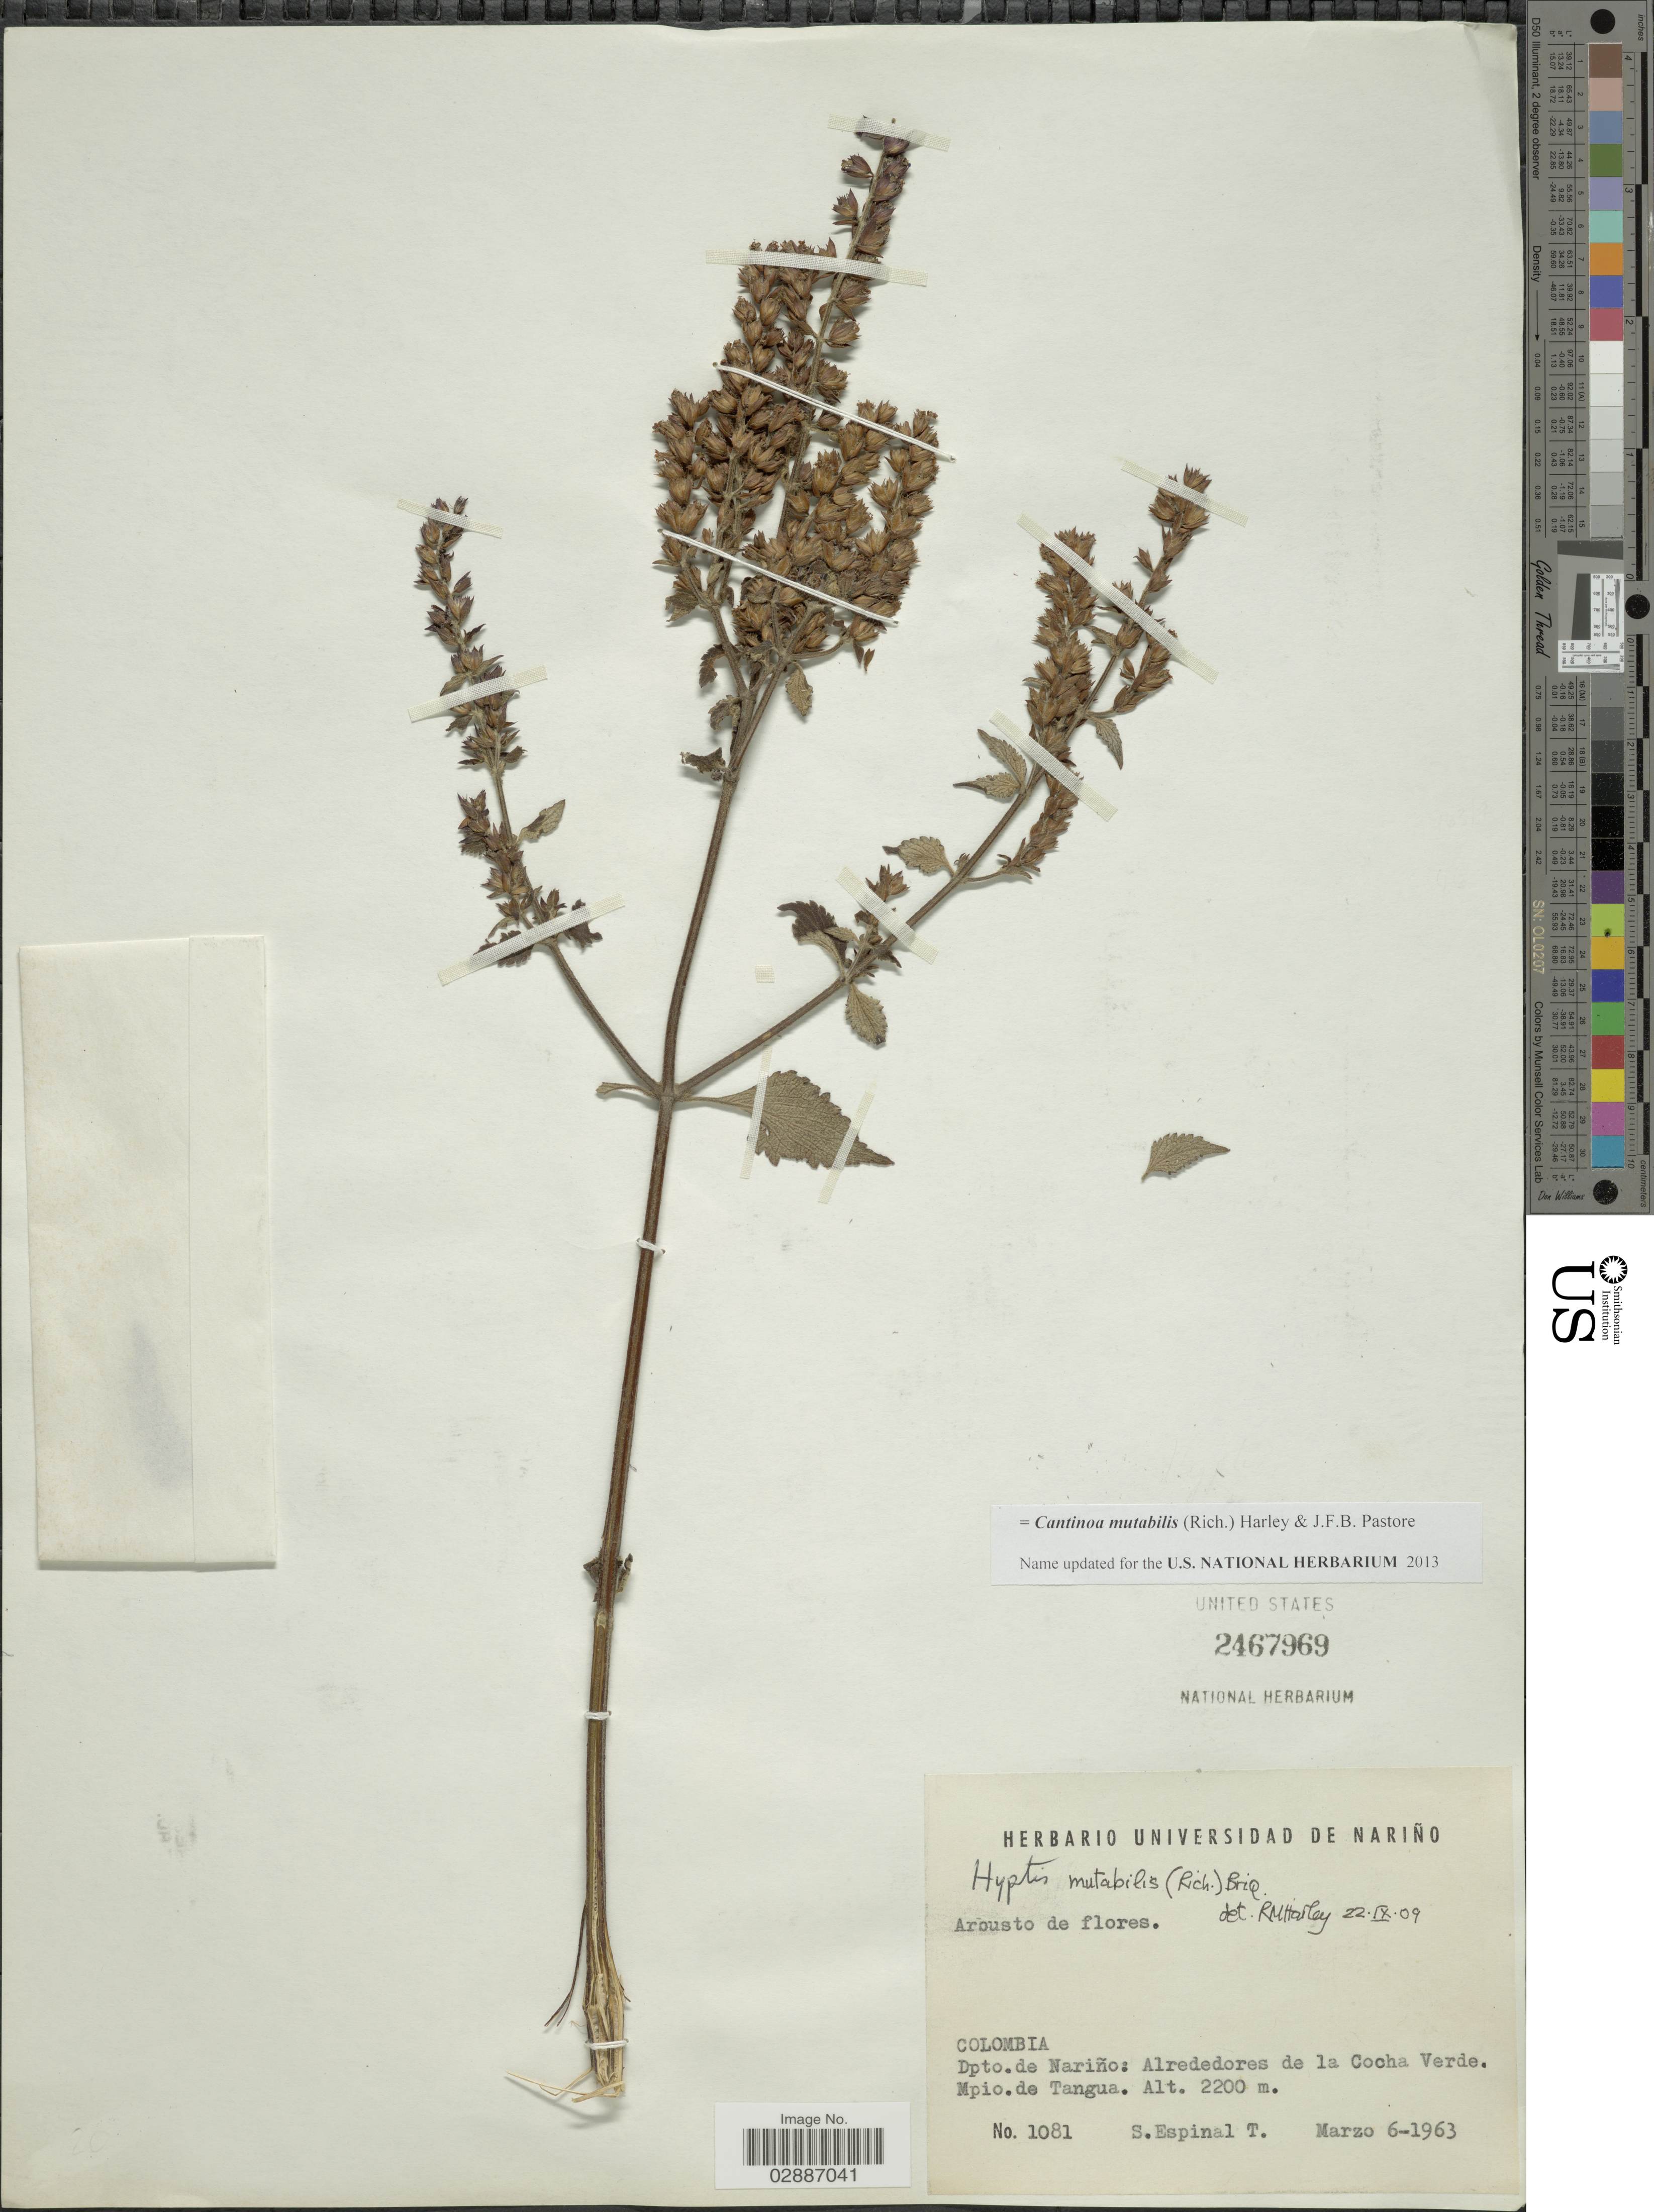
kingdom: Plantae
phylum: Tracheophyta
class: Magnoliopsida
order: Lamiales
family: Lamiaceae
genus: Cantinoa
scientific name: Cantinoa mutabilis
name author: (Epling) Harley & J.F.B. Pastore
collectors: S. Espinal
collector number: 1081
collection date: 1963-03-06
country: Colombia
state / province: Nariño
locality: Dpto. de Nariño: Alrededores de la Cocha Verde. Mpio. de Tangua.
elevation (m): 2200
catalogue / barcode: US 2467969